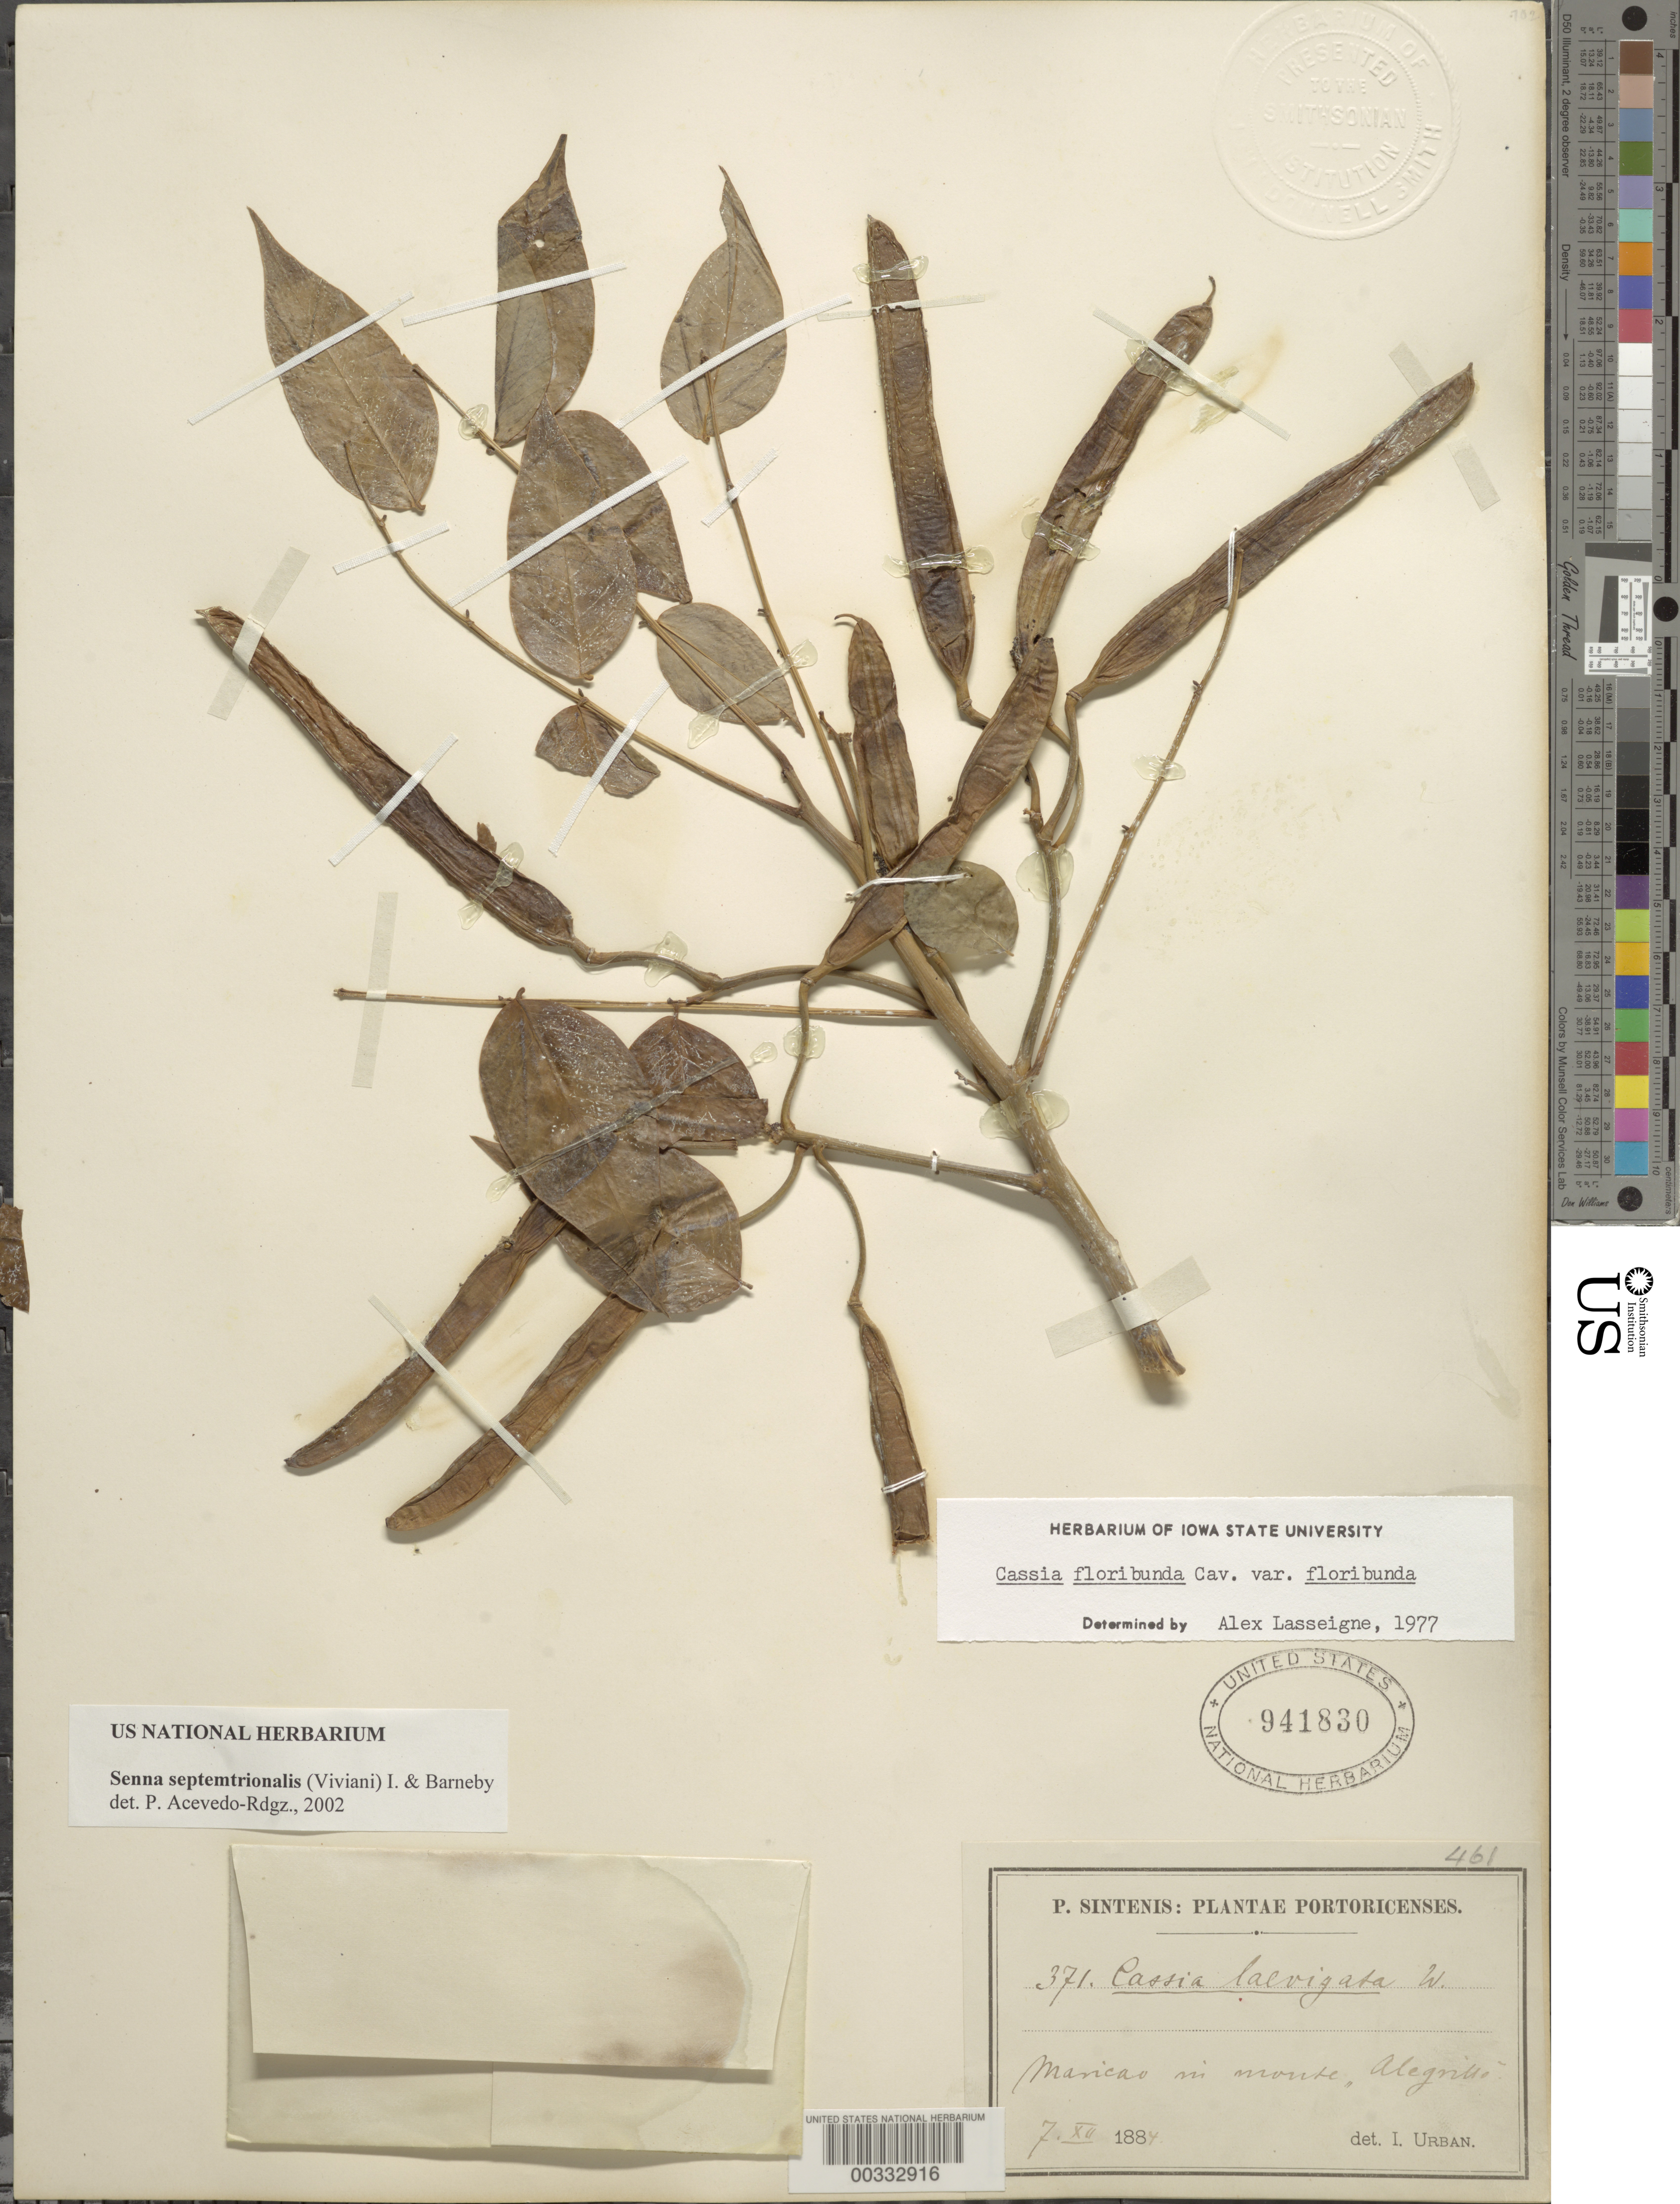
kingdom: Plantae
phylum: Tracheophyta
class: Magnoliopsida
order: Fabales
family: Fabaceae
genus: Senna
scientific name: Senna septemtrionalis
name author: (Viv.) H.S. Irwin & Barneby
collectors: P. Sintenis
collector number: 371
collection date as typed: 07 Dec 1884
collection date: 1884-12-07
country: Puerto Rico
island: Greater Antilles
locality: Maricao on alegrillo hill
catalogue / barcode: US 941830